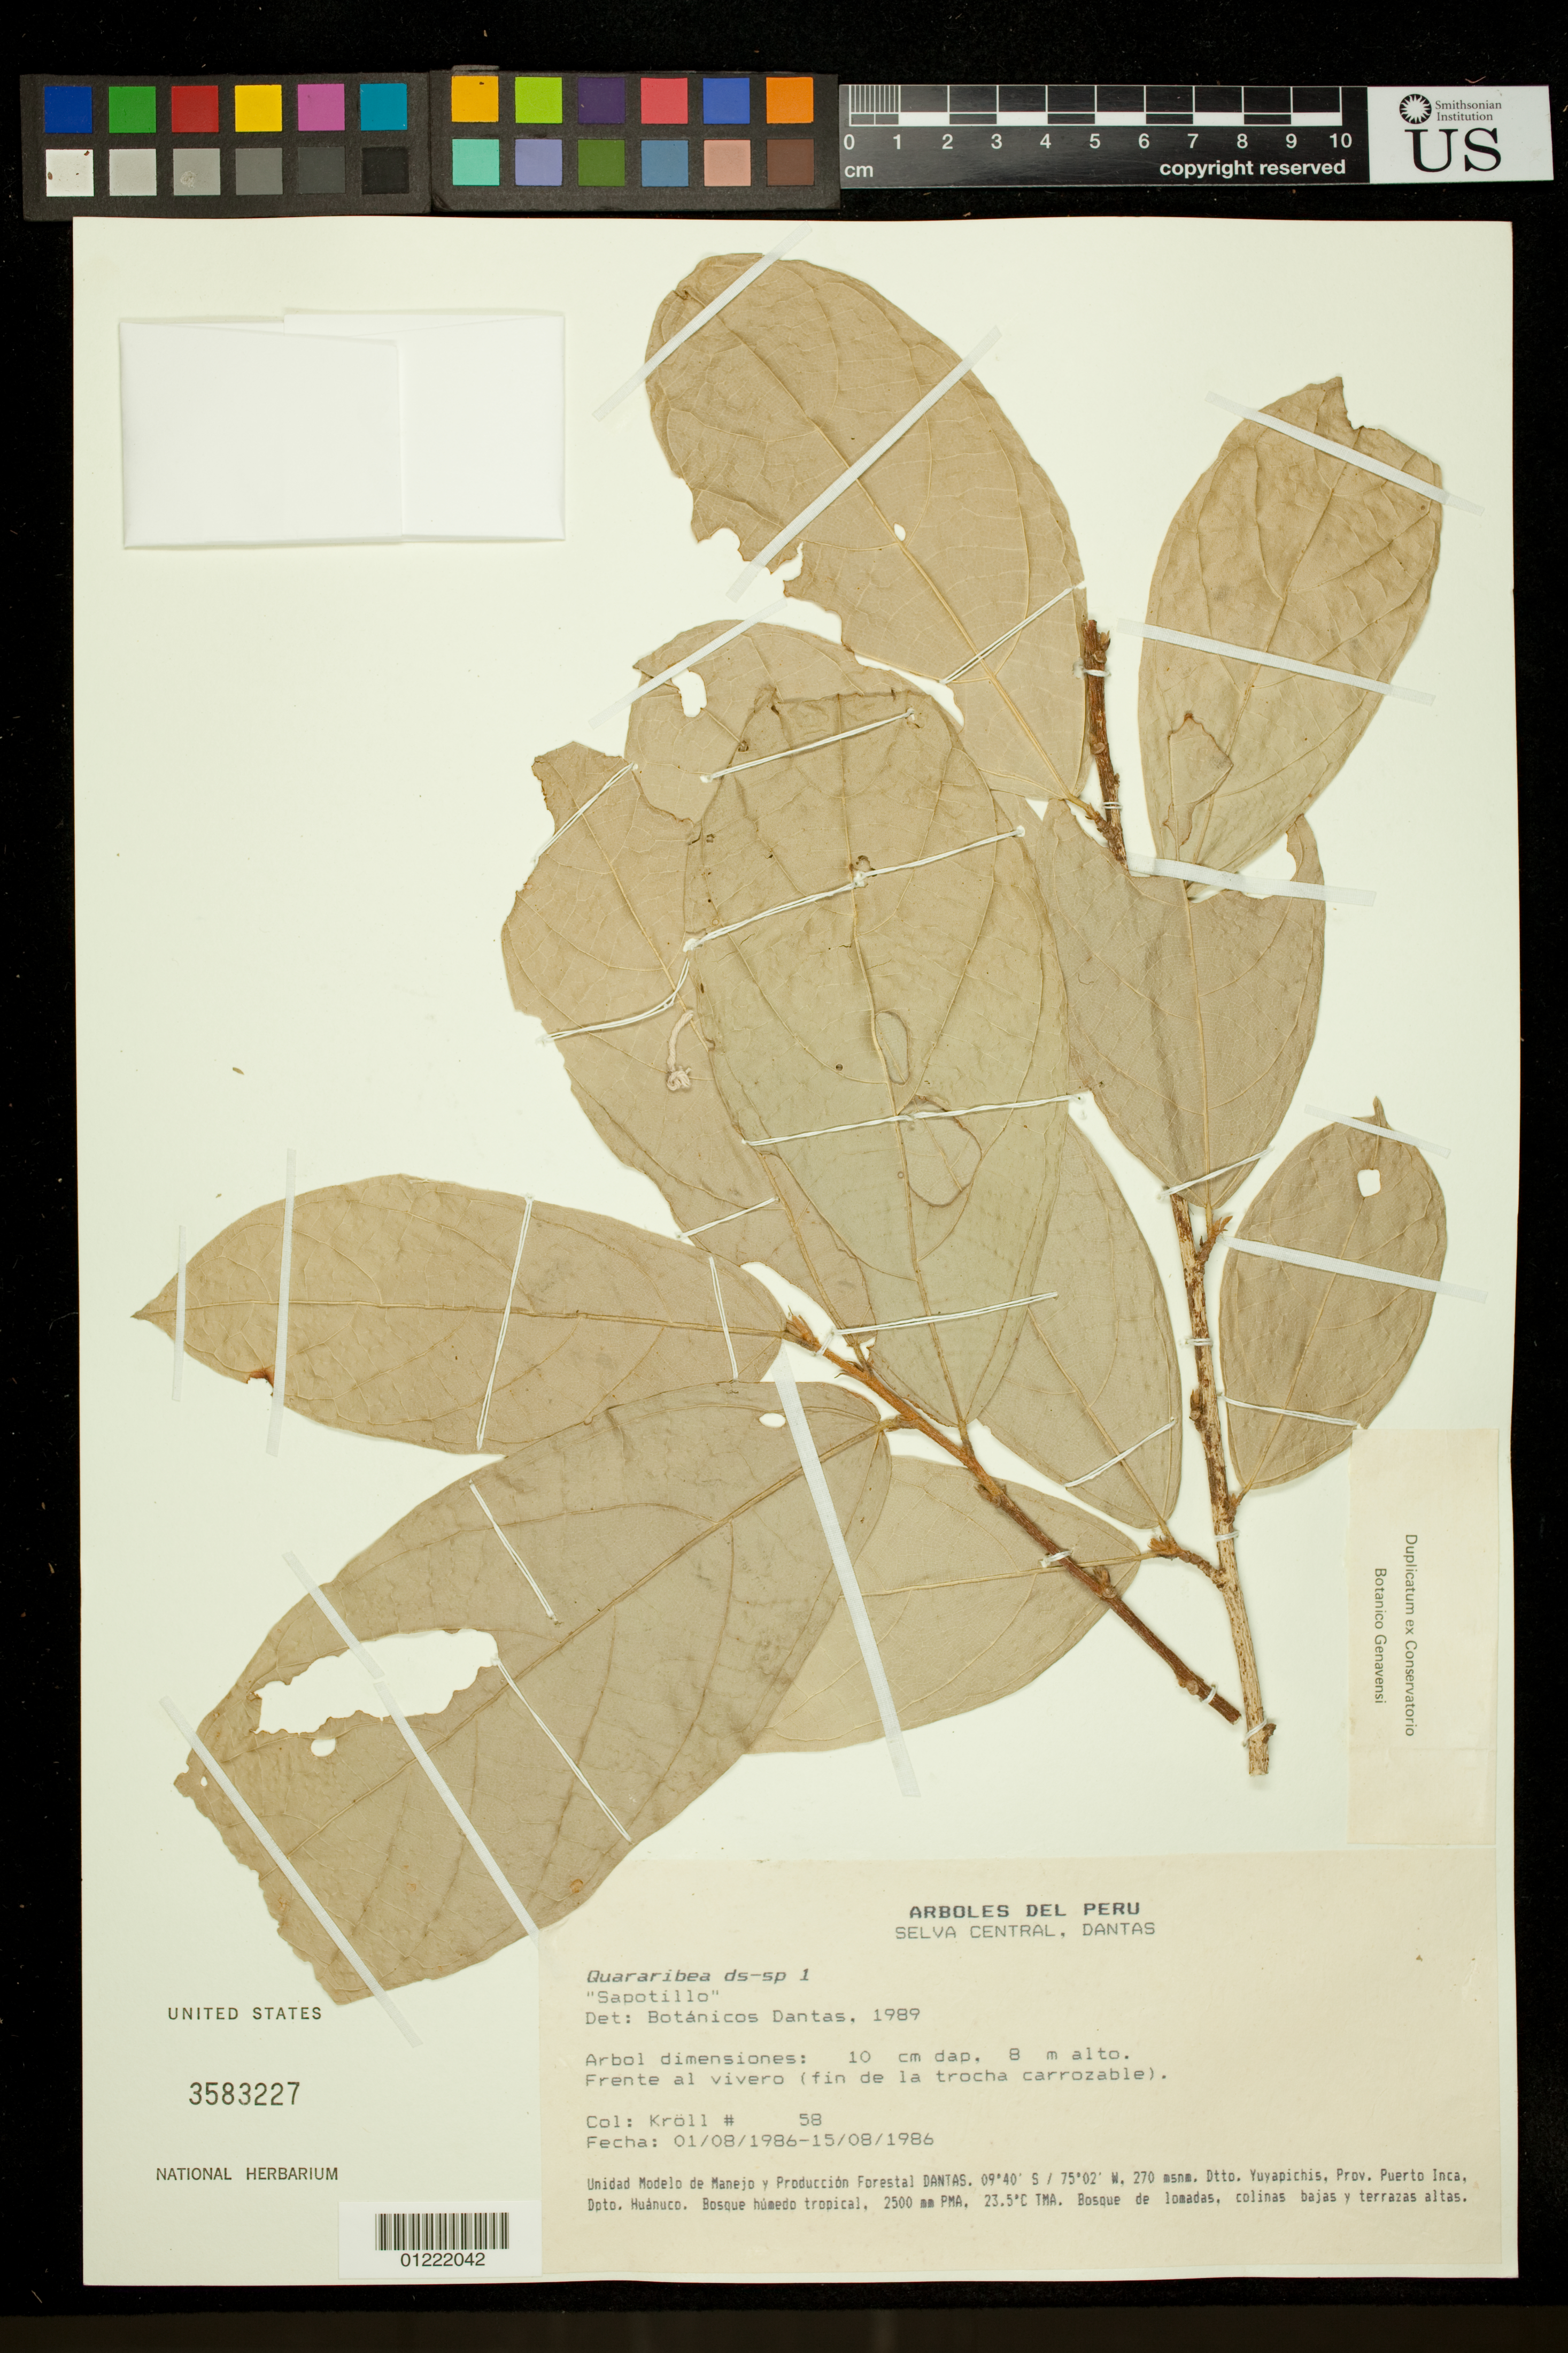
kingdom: Plantae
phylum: Tracheophyta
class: Magnoliopsida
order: Malvales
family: Malvaceae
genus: Quararibea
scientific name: Quararibea amazonica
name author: Ulbr.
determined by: Dorr, L. J., (BOT), Smithsonian Institution - National Museum of Natural History (UNITED STATES)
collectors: Krolll, --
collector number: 58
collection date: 1986-08-01/1986-08-15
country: Peru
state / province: Huánuco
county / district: Puerto Inca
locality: Selva Central, Dantas. Unidad Modelo de Manejo y Produccion Forestal Dantas. Dtto. Yuyapichis, Bosque húmedo tropical, 2500 mm PMA, 23.5°C TMA. Bosque de lomadas, colinas bajas y terrazas altas.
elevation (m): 270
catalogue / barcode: US 3583227